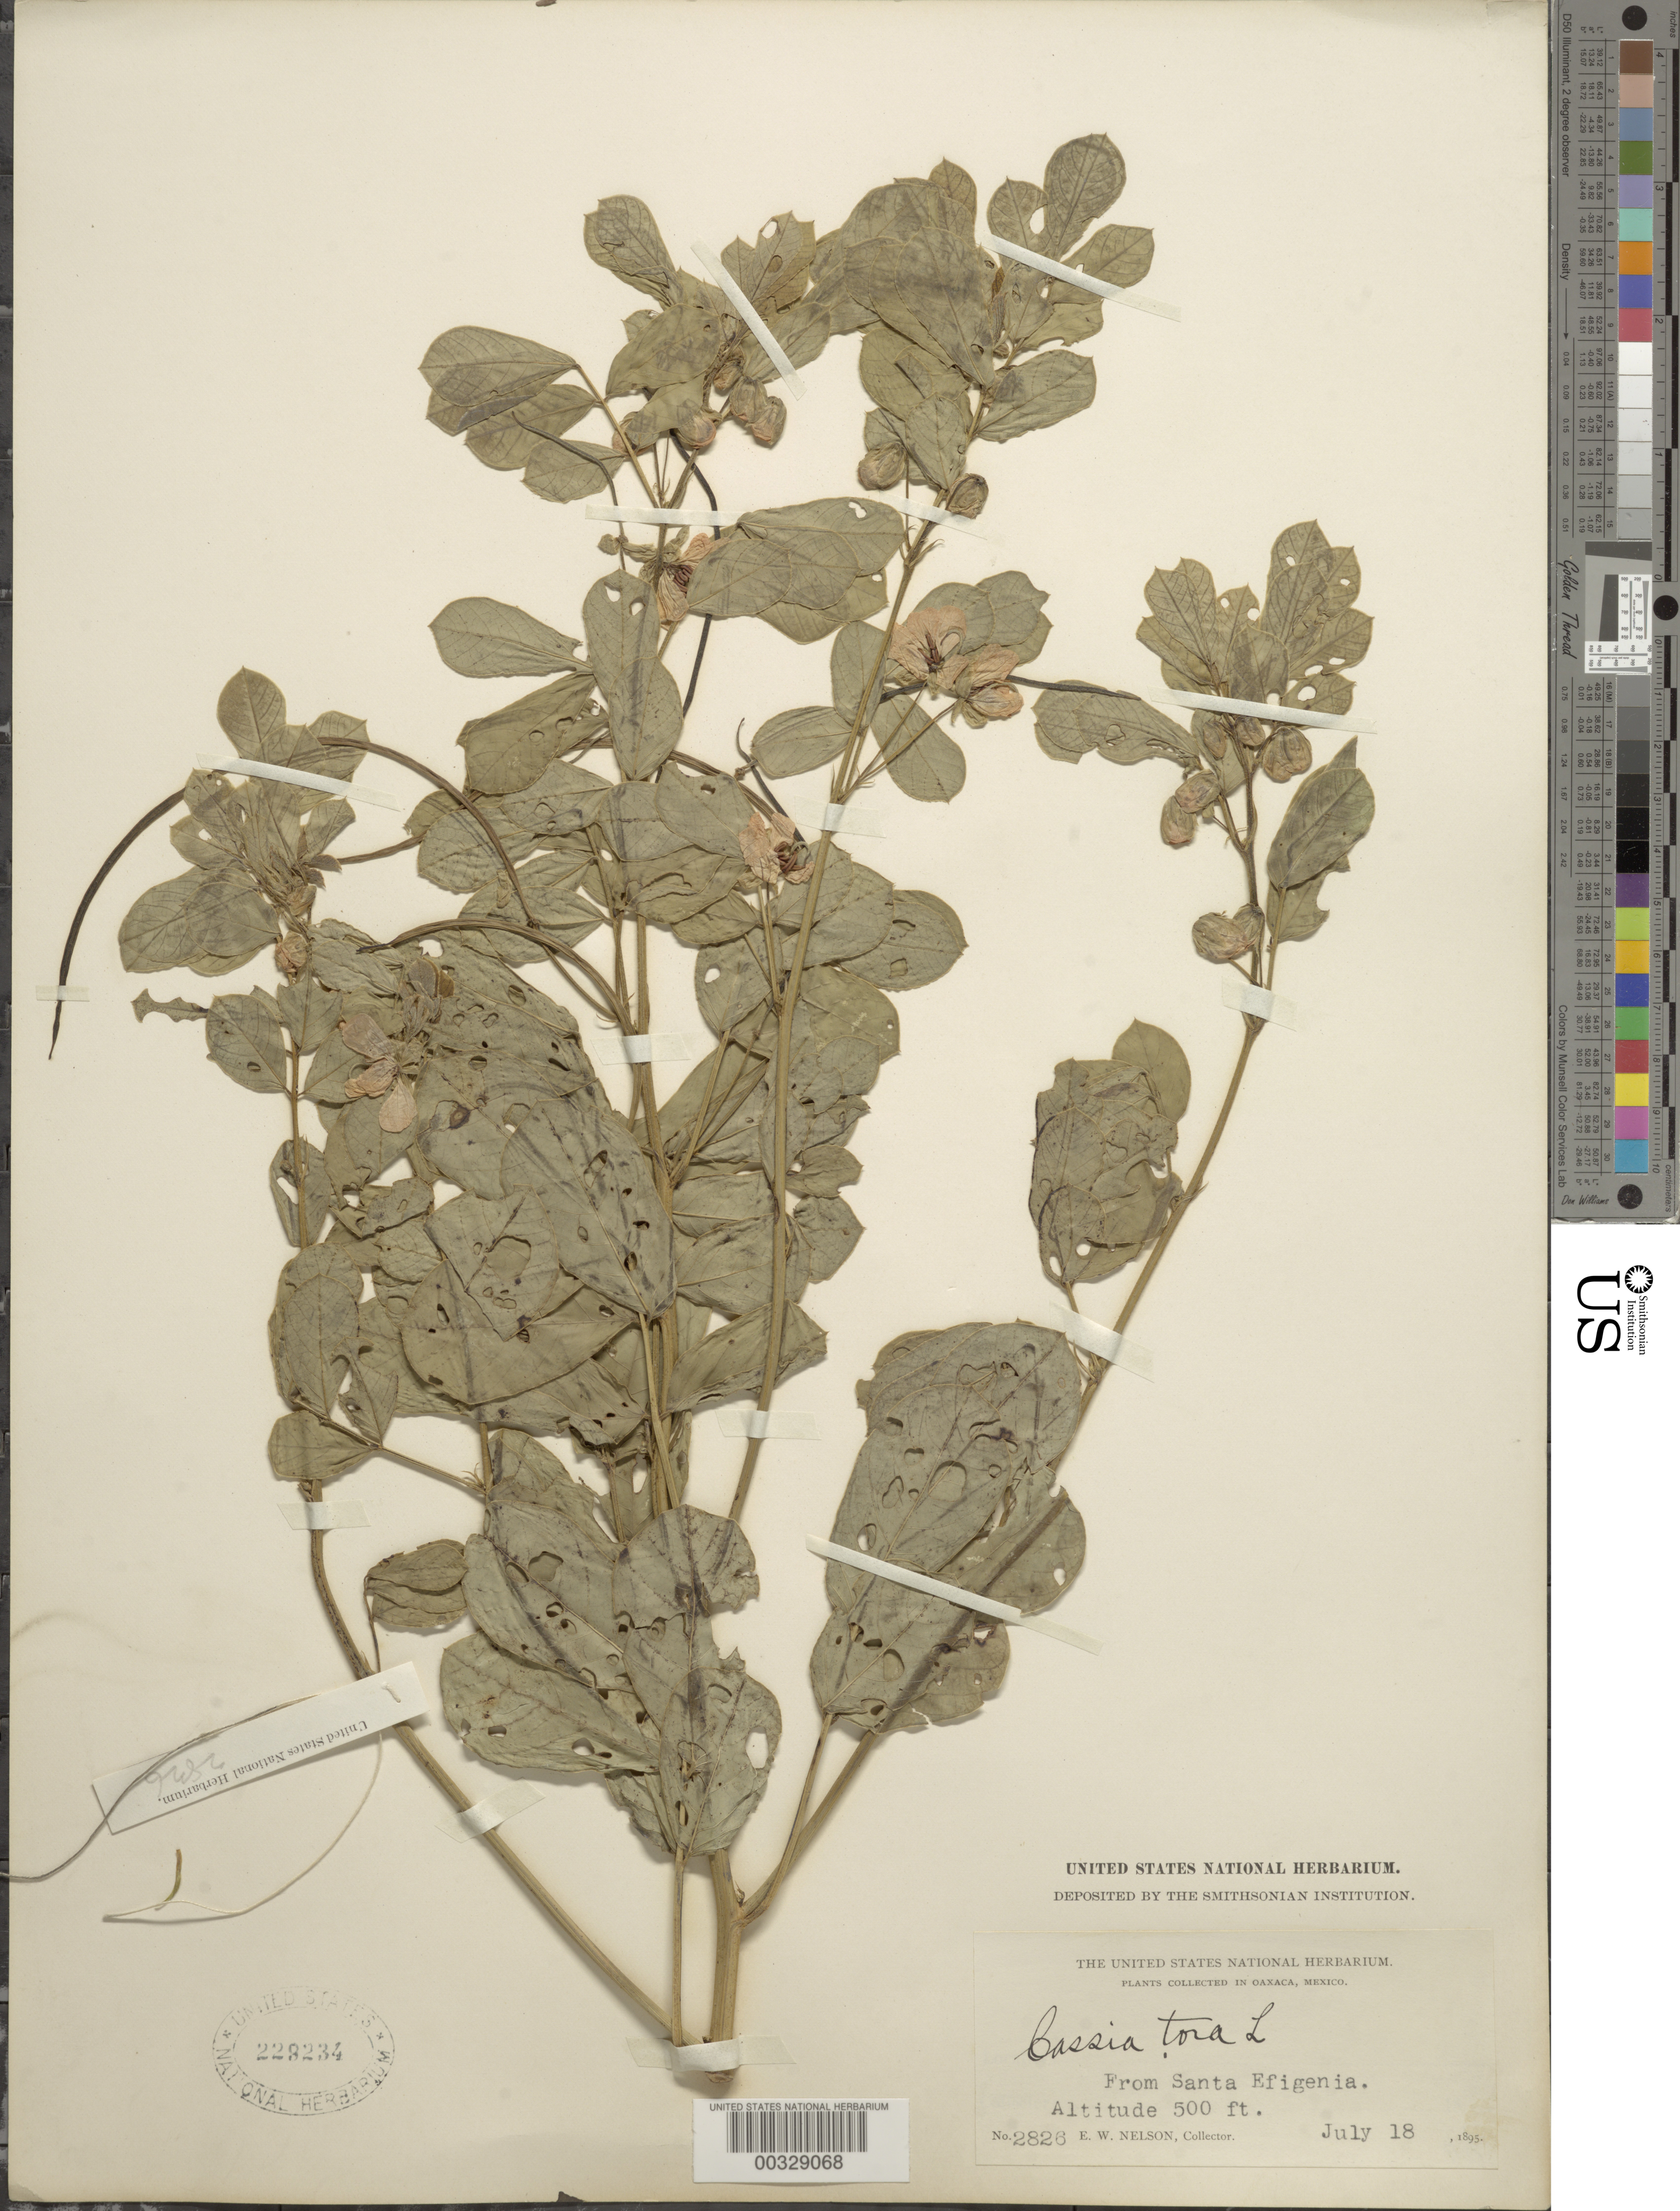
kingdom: Plantae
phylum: Tracheophyta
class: Magnoliopsida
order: Fabales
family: Fabaceae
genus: Senna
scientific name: Senna obtusifolia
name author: (L.) H.S. Irwin & Barneby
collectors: E. W. Nelson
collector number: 2826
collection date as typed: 18 Jul 1895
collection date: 1895-07-18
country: Mexico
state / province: Oaxaca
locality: Santa efigenia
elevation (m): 152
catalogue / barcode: US 229234